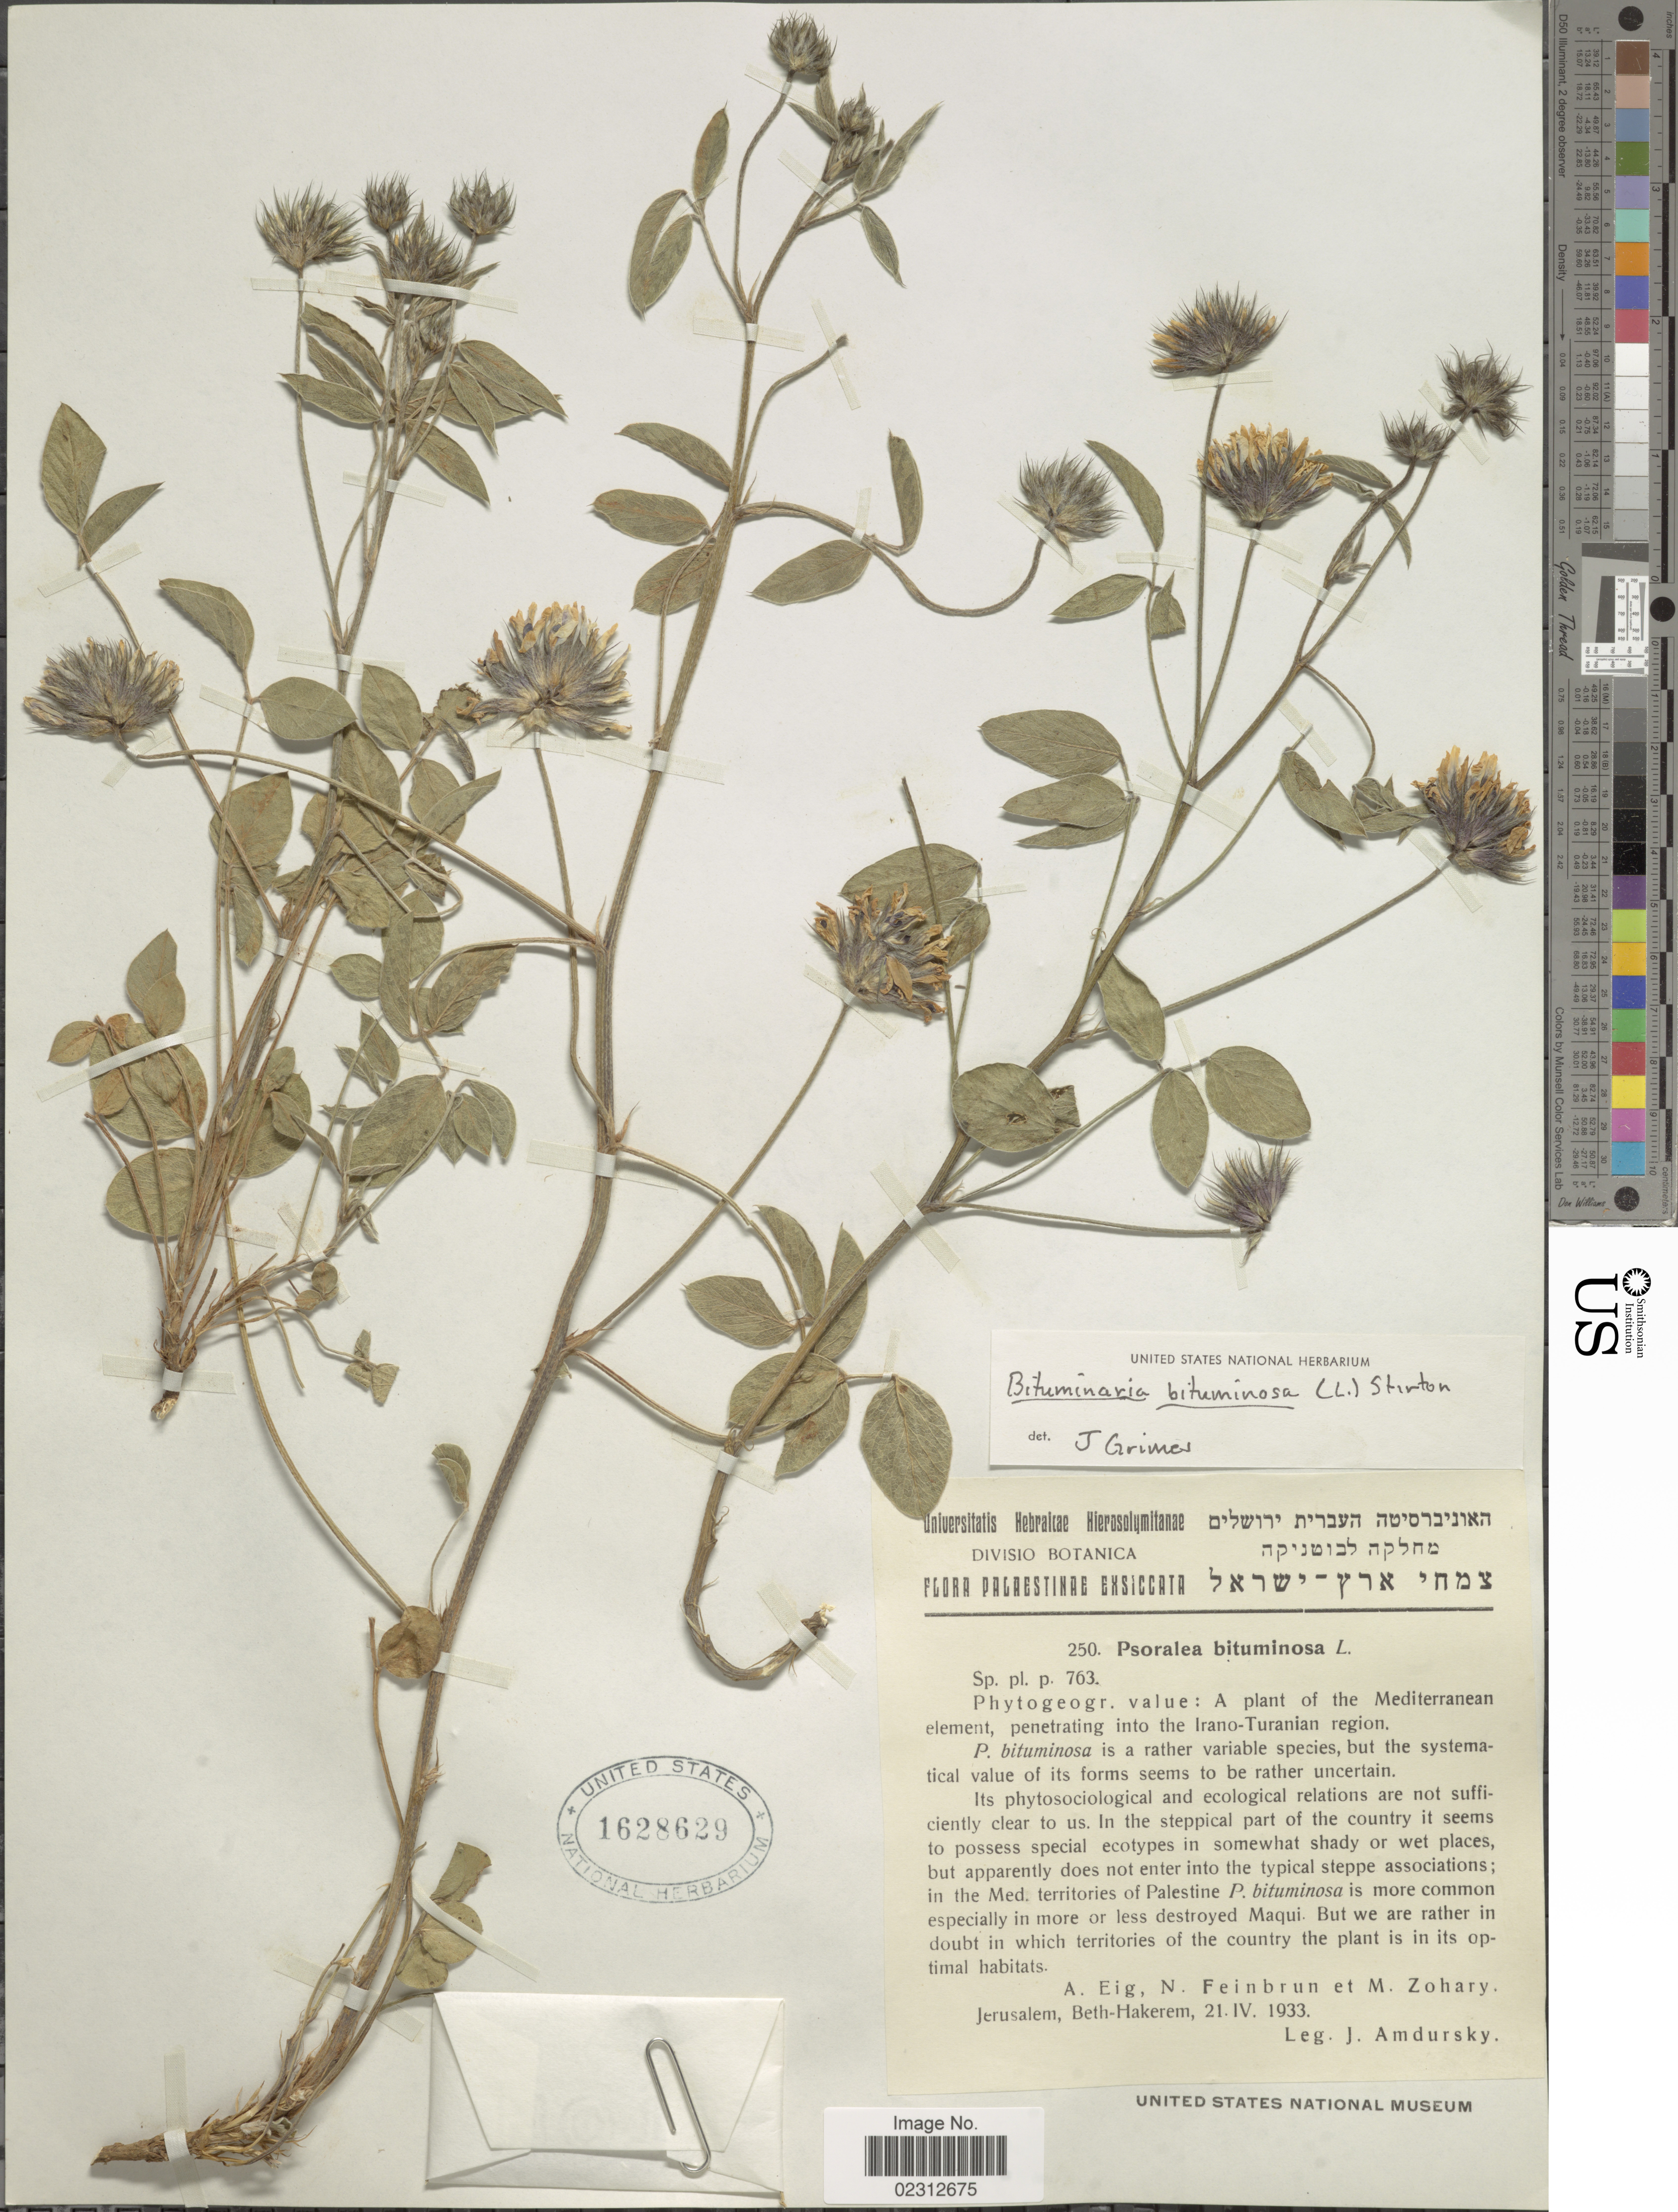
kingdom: Plantae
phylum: Tracheophyta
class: Magnoliopsida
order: Fabales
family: Fabaceae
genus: Bituminaria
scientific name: Bituminaria bituminosa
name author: (L.) C.H. Stirt.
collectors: I. Amdursky, A. Eig, N. Feinbrun & M. Zohary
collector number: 250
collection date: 1933-04-21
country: Israel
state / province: Jerusalem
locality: Palenstinae, Beth-Hakerem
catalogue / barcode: US 1628629